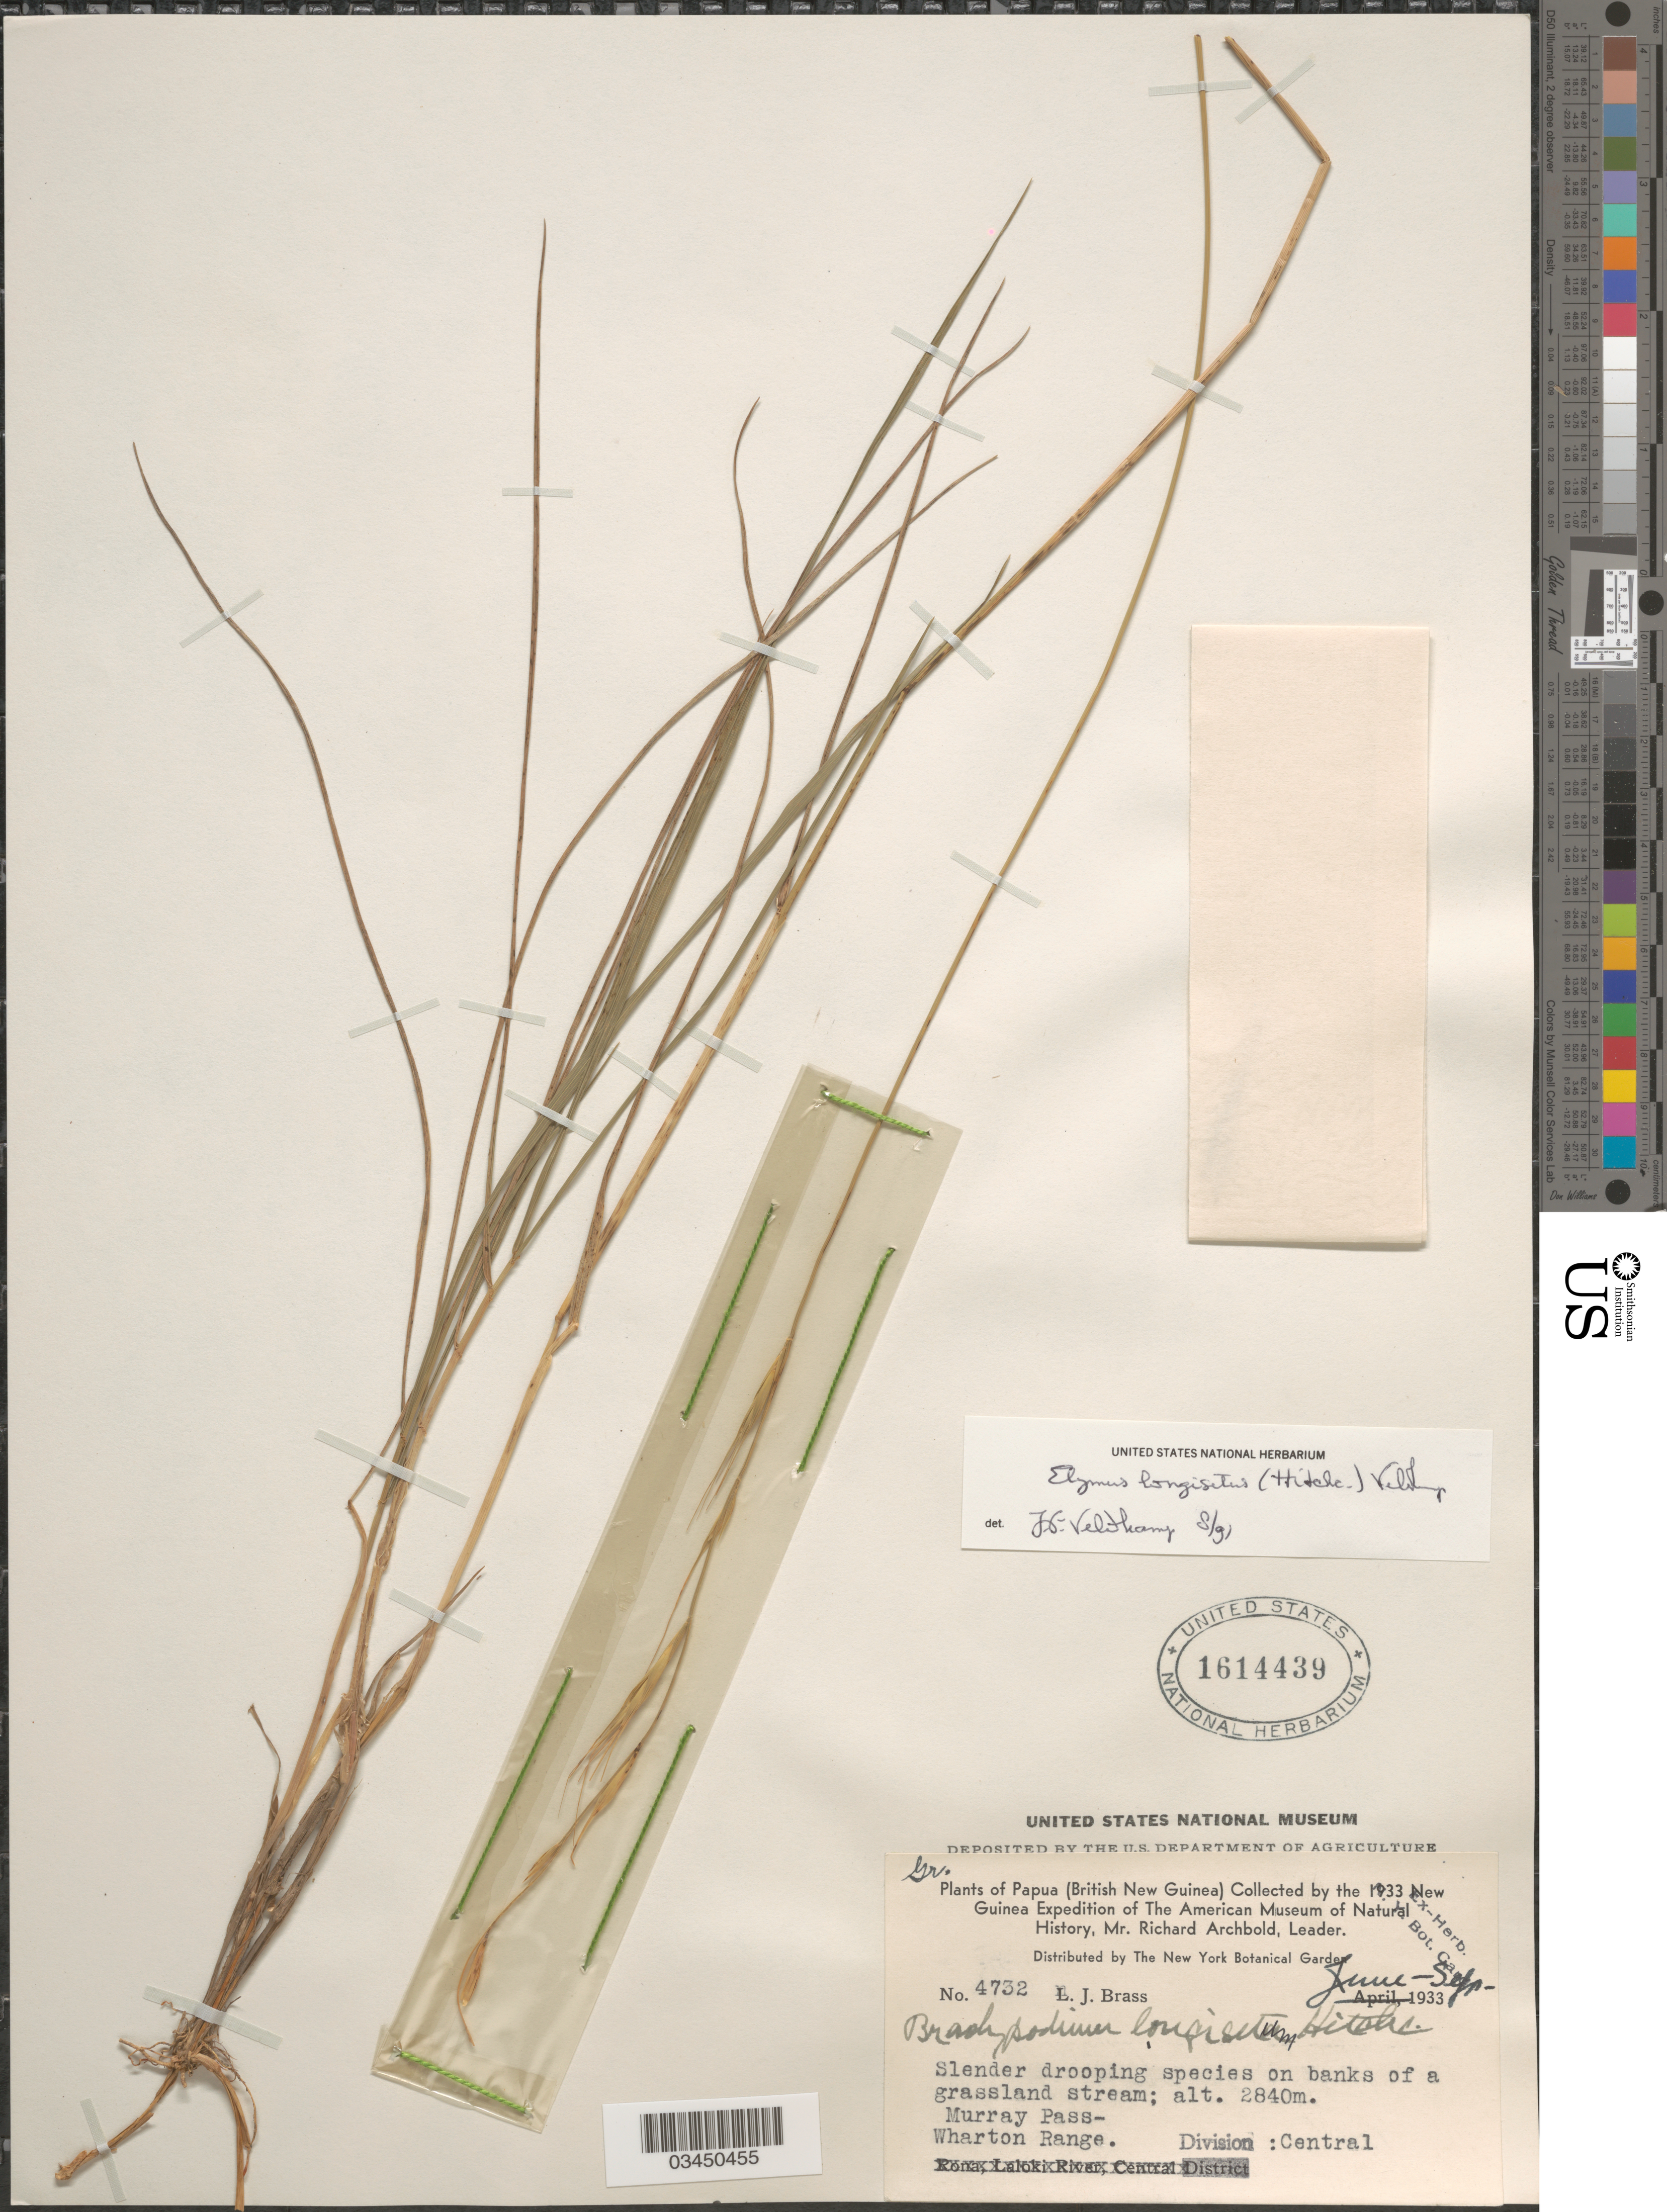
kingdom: Plantae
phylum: Tracheophyta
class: Liliopsida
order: Poales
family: Poaceae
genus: Elymus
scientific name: Elymus longisetus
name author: (Hitchc.) Veldkamp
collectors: L. J. Brass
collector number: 4732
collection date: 1933-06/1933-09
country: Papua New Guinea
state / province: Central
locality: Papua (British New Guinea) Collected by the 1933 New Guinea Expedition of The American Museum of Natural History. Murray Pass - Wharton Range. Division: Central.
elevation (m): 2840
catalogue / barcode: US 1614439